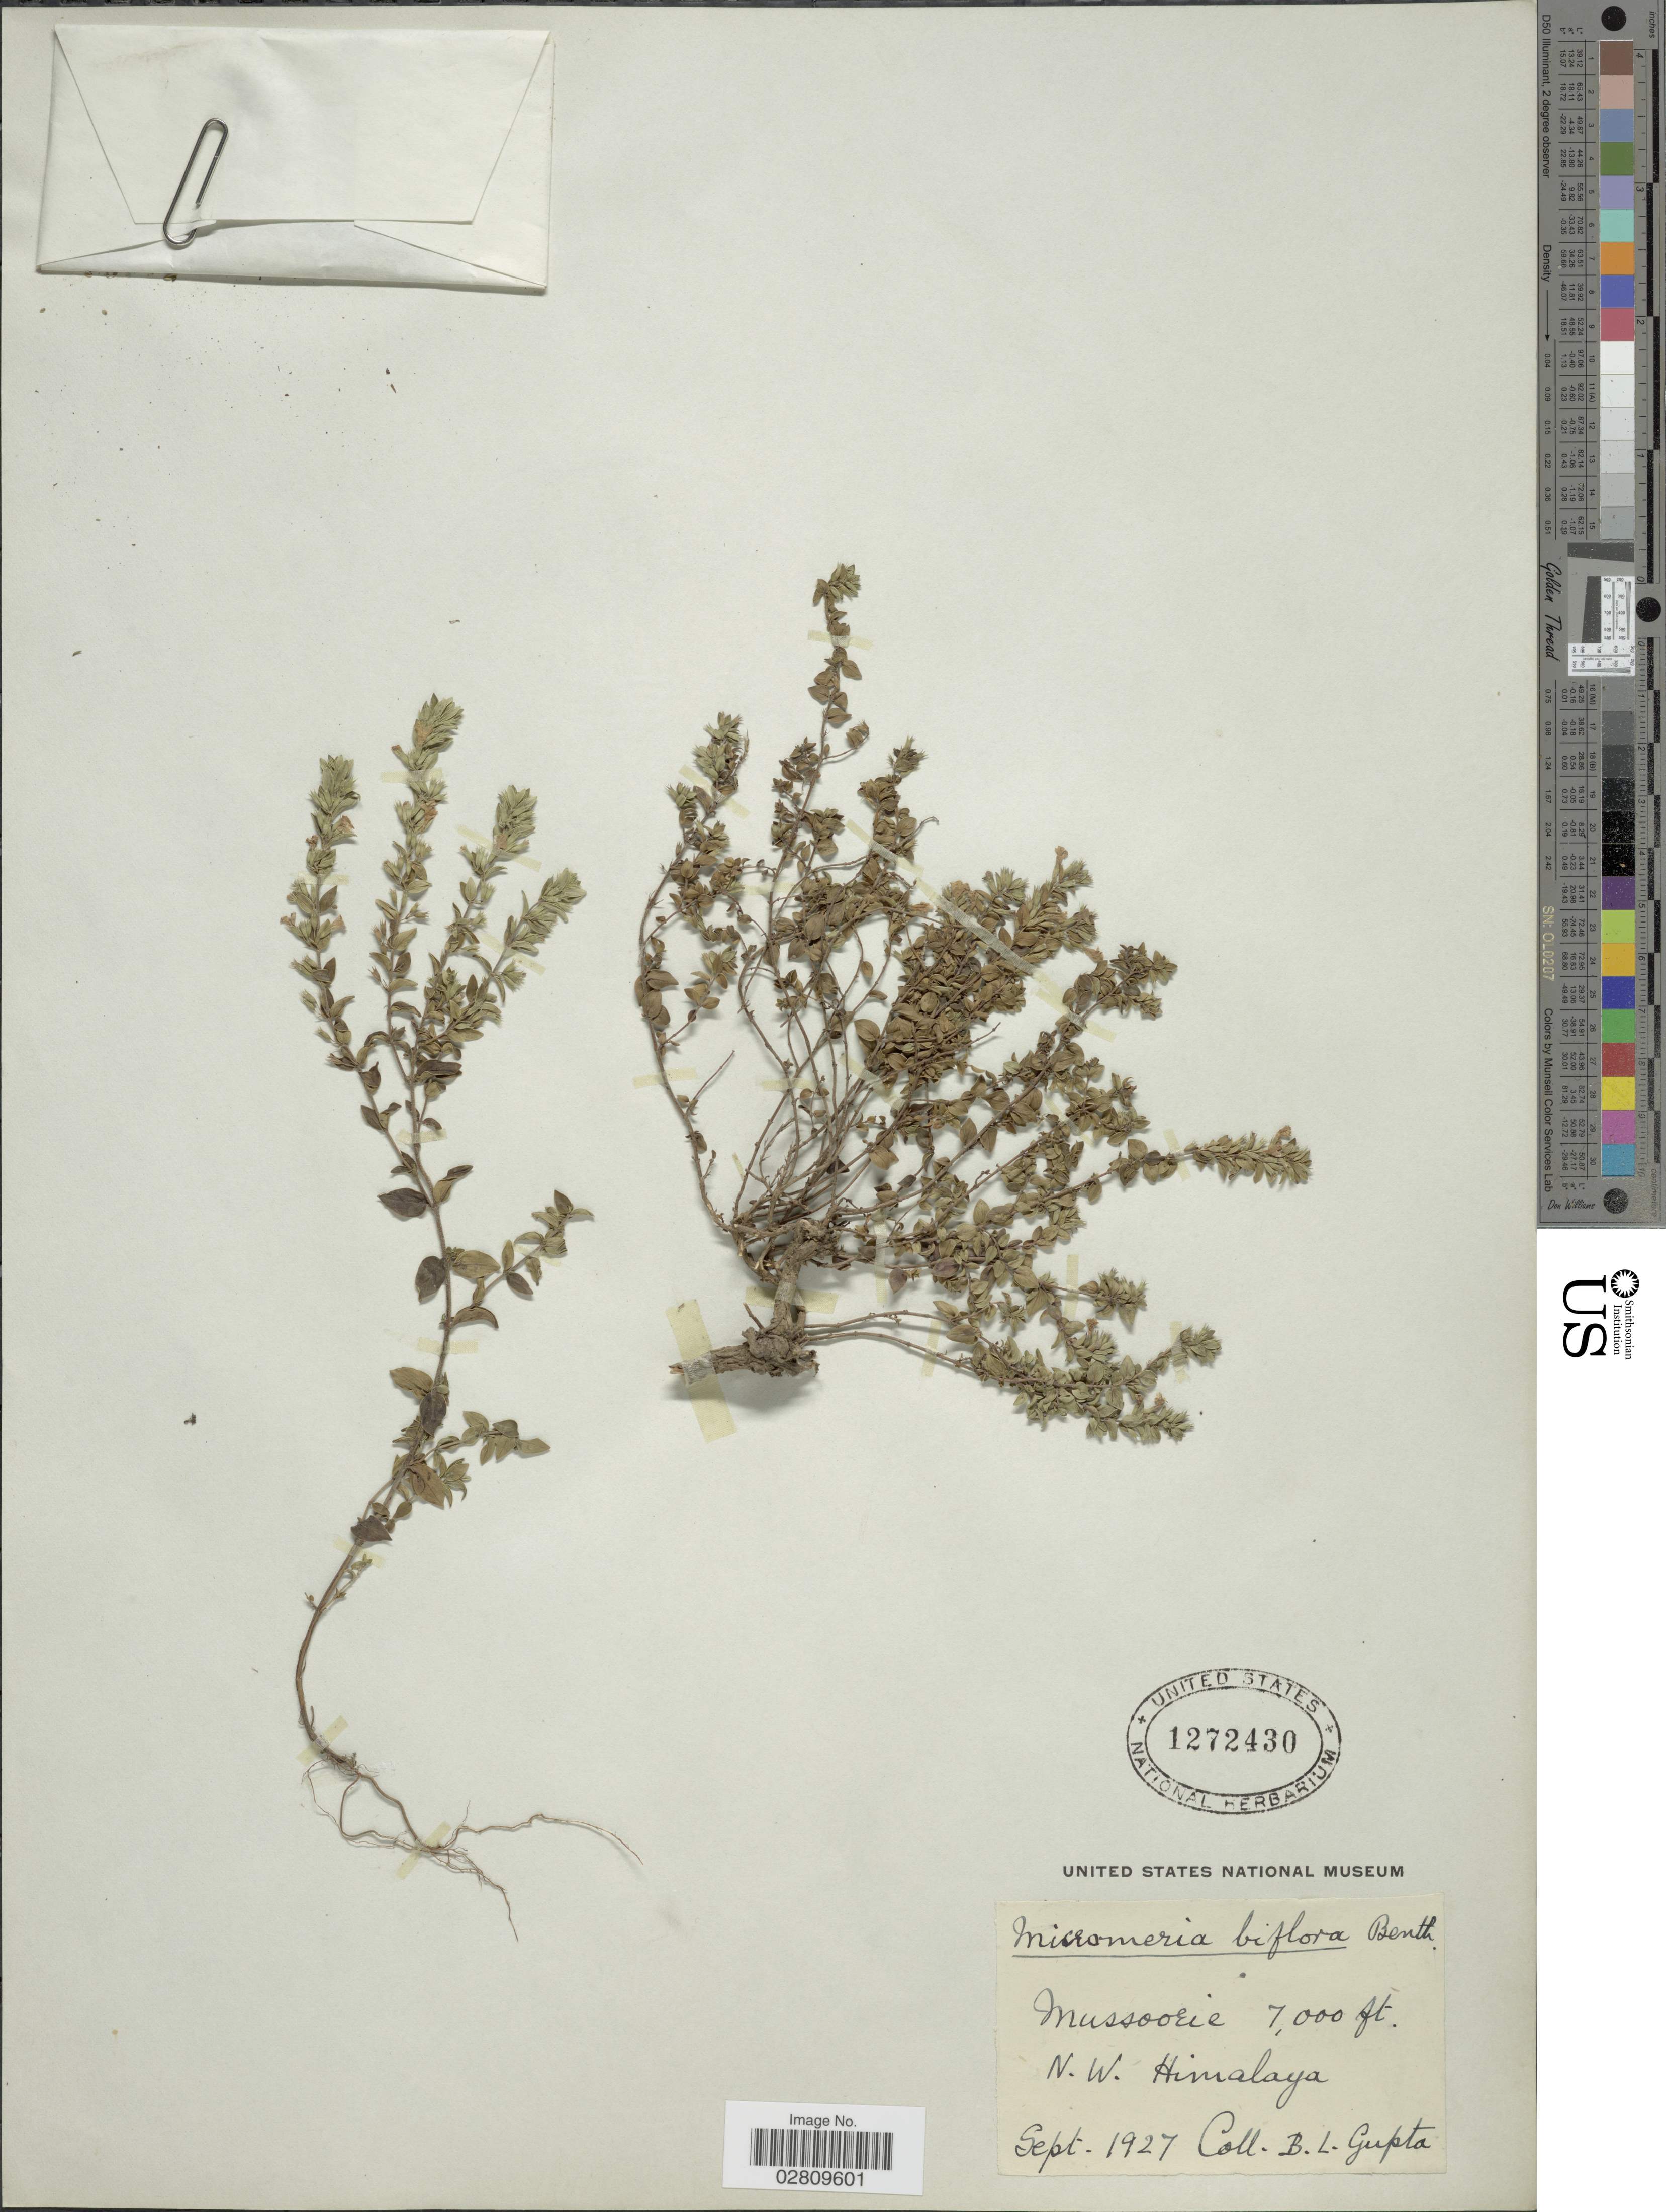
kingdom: Plantae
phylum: Tracheophyta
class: Magnoliopsida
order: Lamiales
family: Lamiaceae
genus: Micromeria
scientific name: Micromeria biflora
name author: (Buch.-Ham. ex D. Don) Benth.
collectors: B. L. Gupta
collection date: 1927-09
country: India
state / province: Uttarakhand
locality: Mussoorie. N.W. Himalaya.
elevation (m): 2134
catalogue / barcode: US 1272430